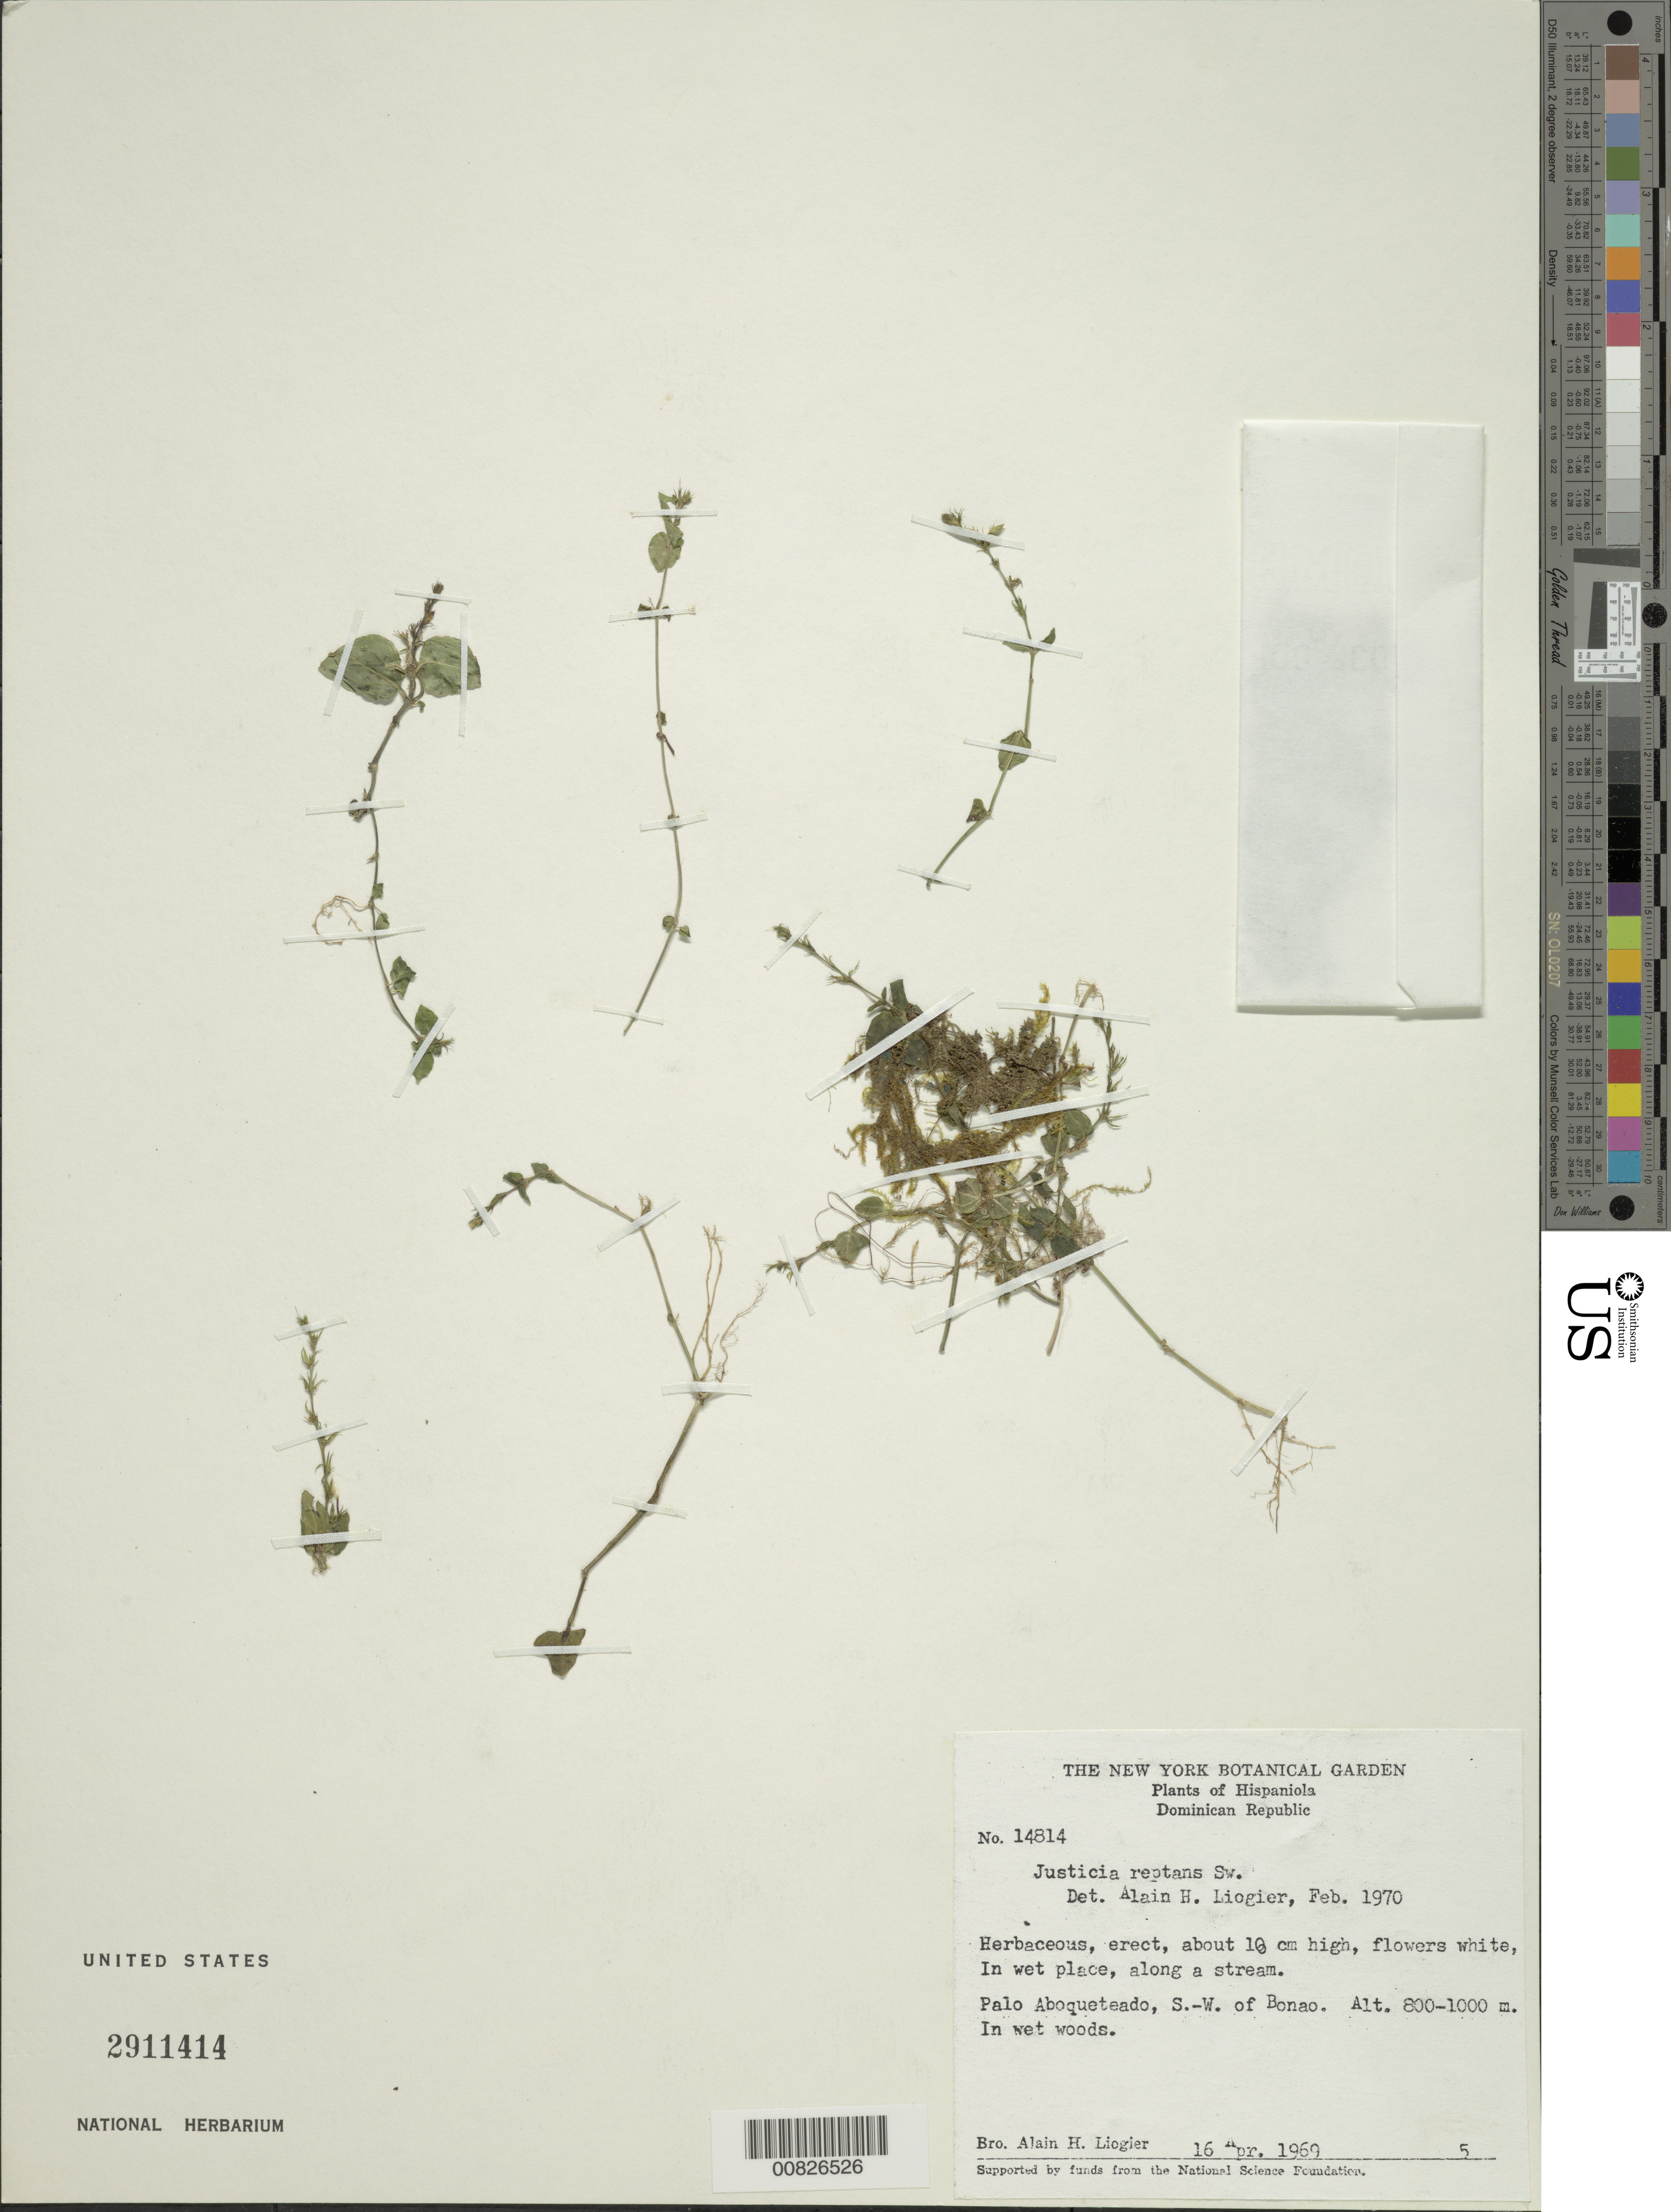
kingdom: Plantae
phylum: Tracheophyta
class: Magnoliopsida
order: Lamiales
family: Acanthaceae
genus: Justicia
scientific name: Justicia reptans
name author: Sw.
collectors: A. H. Liogier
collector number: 14814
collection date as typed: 16 Apr 1969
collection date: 1969-04-16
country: Dominican Republic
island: Hispaniola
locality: Palo Aboqueteado, SW of Bonao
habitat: In wet woods along stream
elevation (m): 800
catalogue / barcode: US 2911414